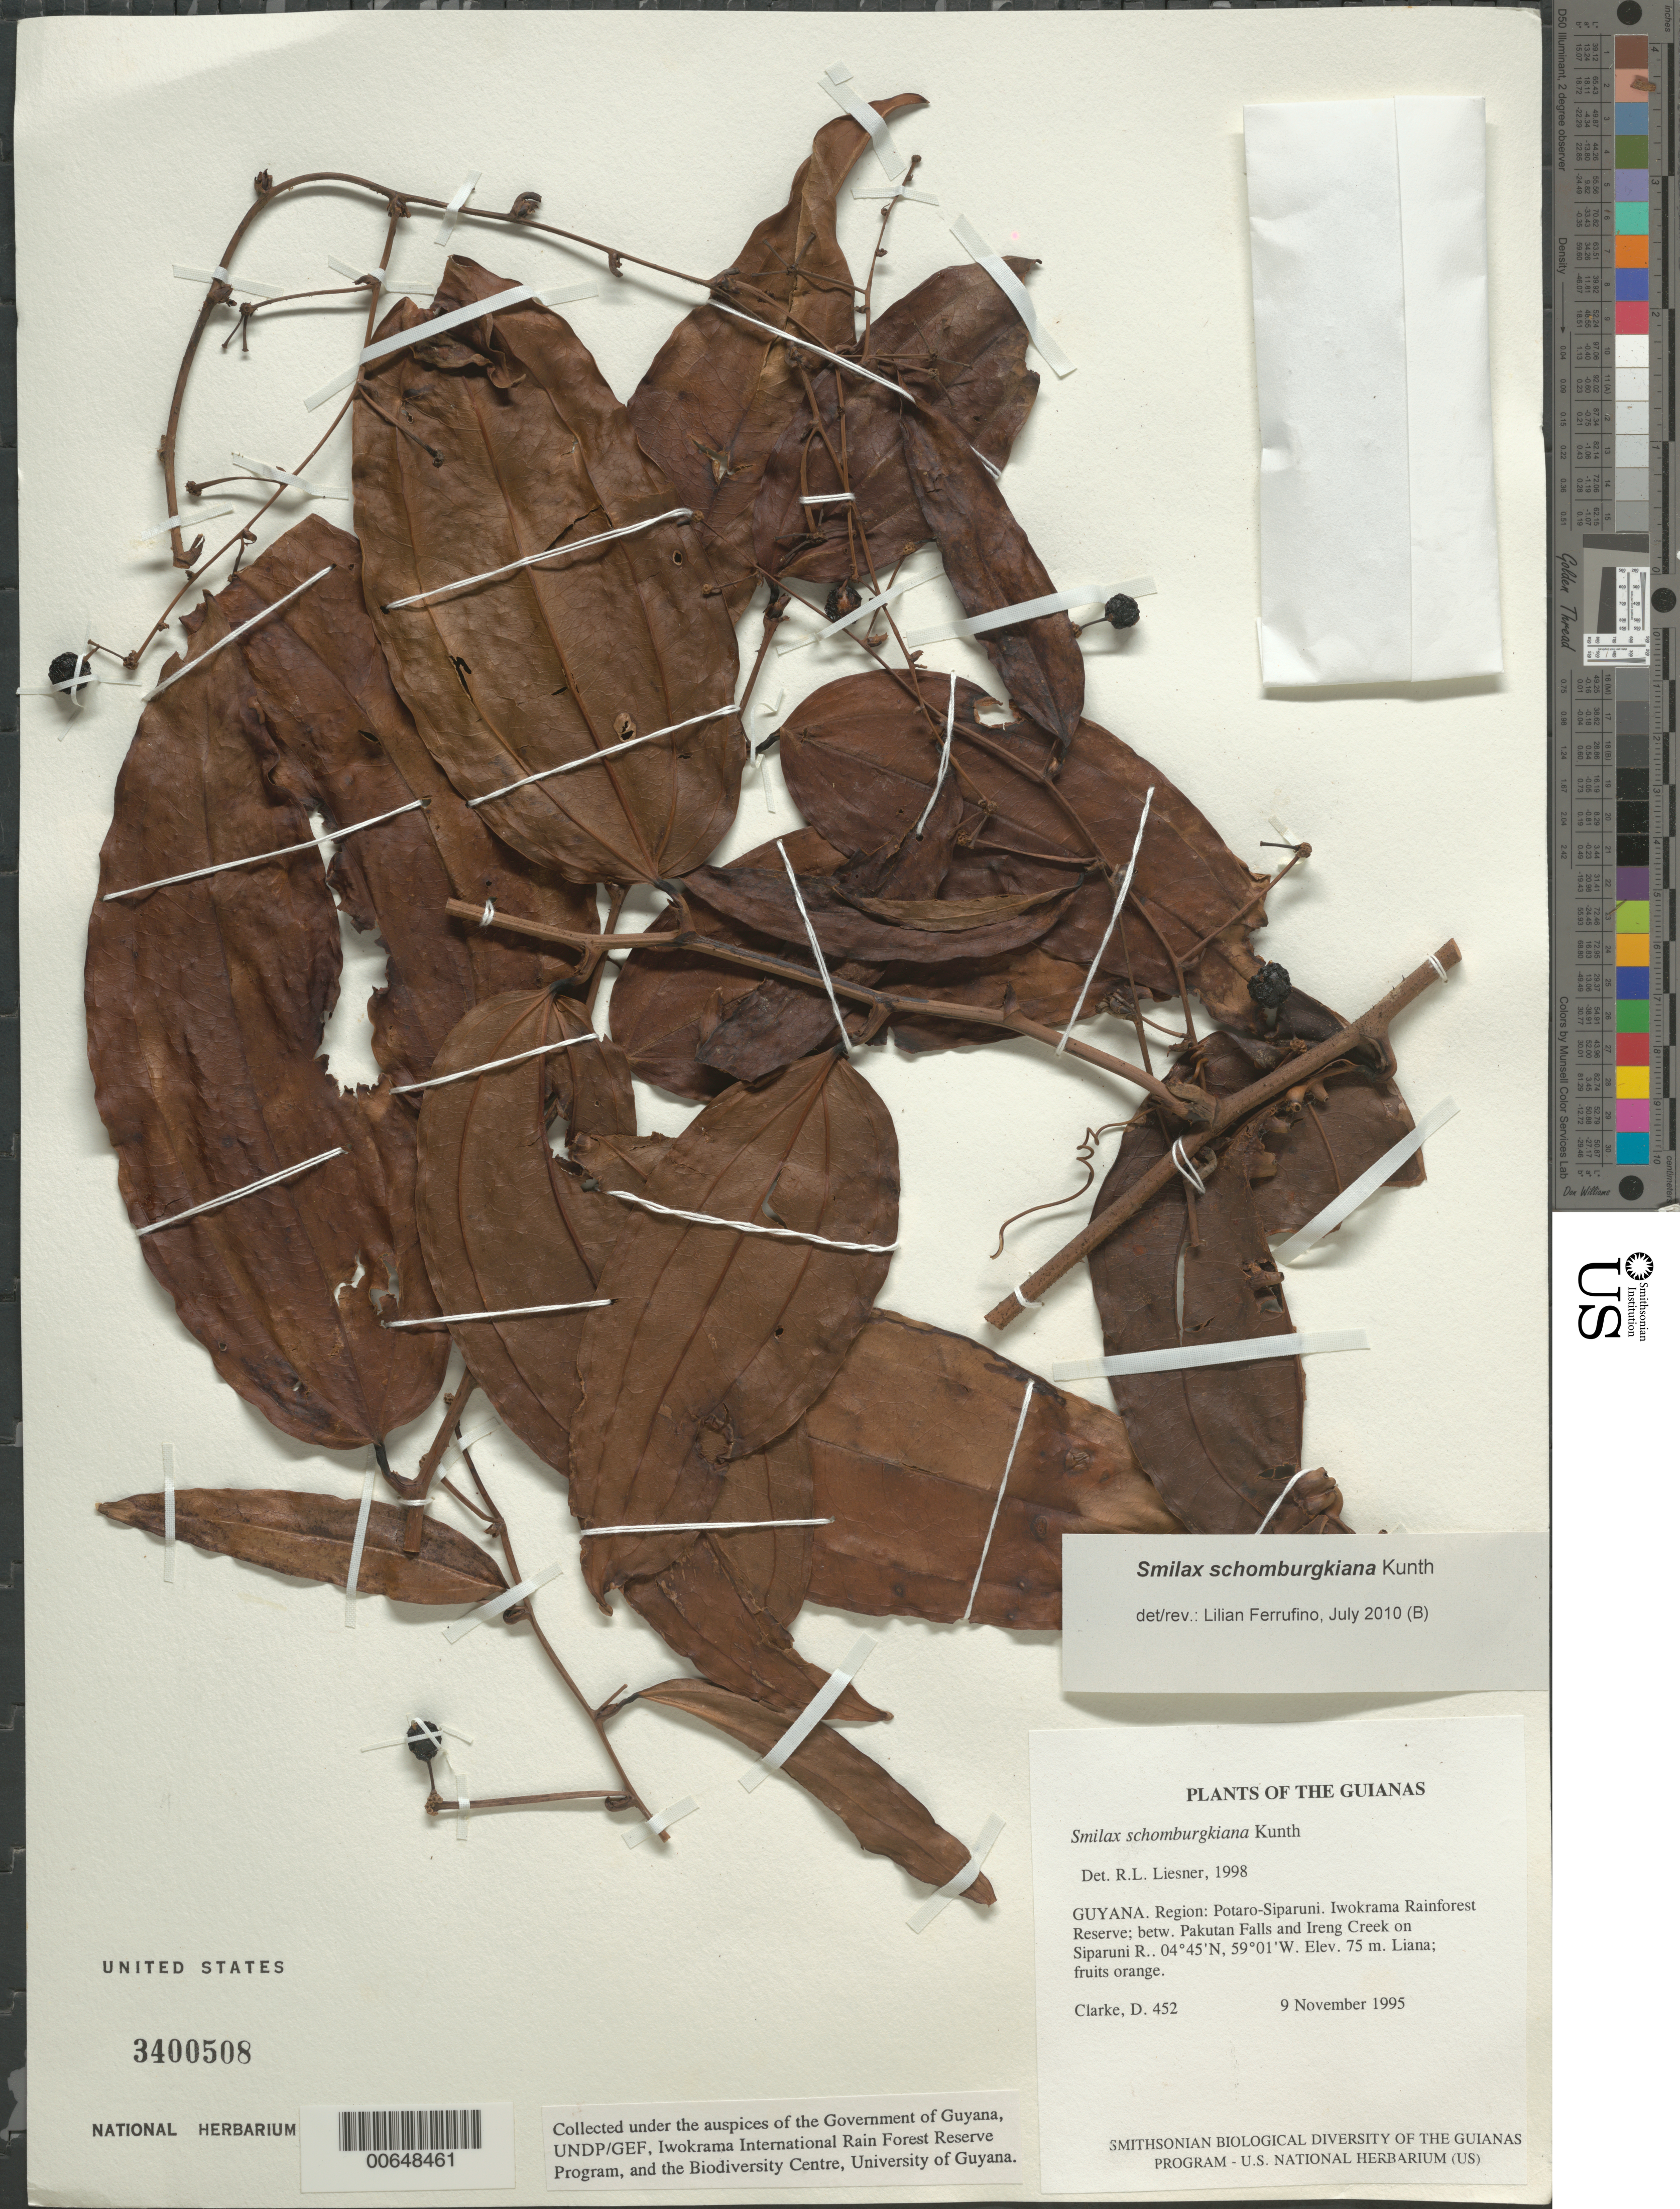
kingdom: Plantae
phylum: Tracheophyta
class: Liliopsida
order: Liliales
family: Smilacaceae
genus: Smilax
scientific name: Smilax schomburgkiana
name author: Kunth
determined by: DeFilipps, R. A.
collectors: H. D. Clarke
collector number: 452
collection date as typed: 9 November 1995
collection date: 1995-11-09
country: Guyana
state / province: Potaro-Siparuni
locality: Iwokrama Rainforest Reserve; betw. Pakutau Falls and Ireng Creek on Siparuni R.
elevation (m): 75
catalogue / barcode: US 3400508